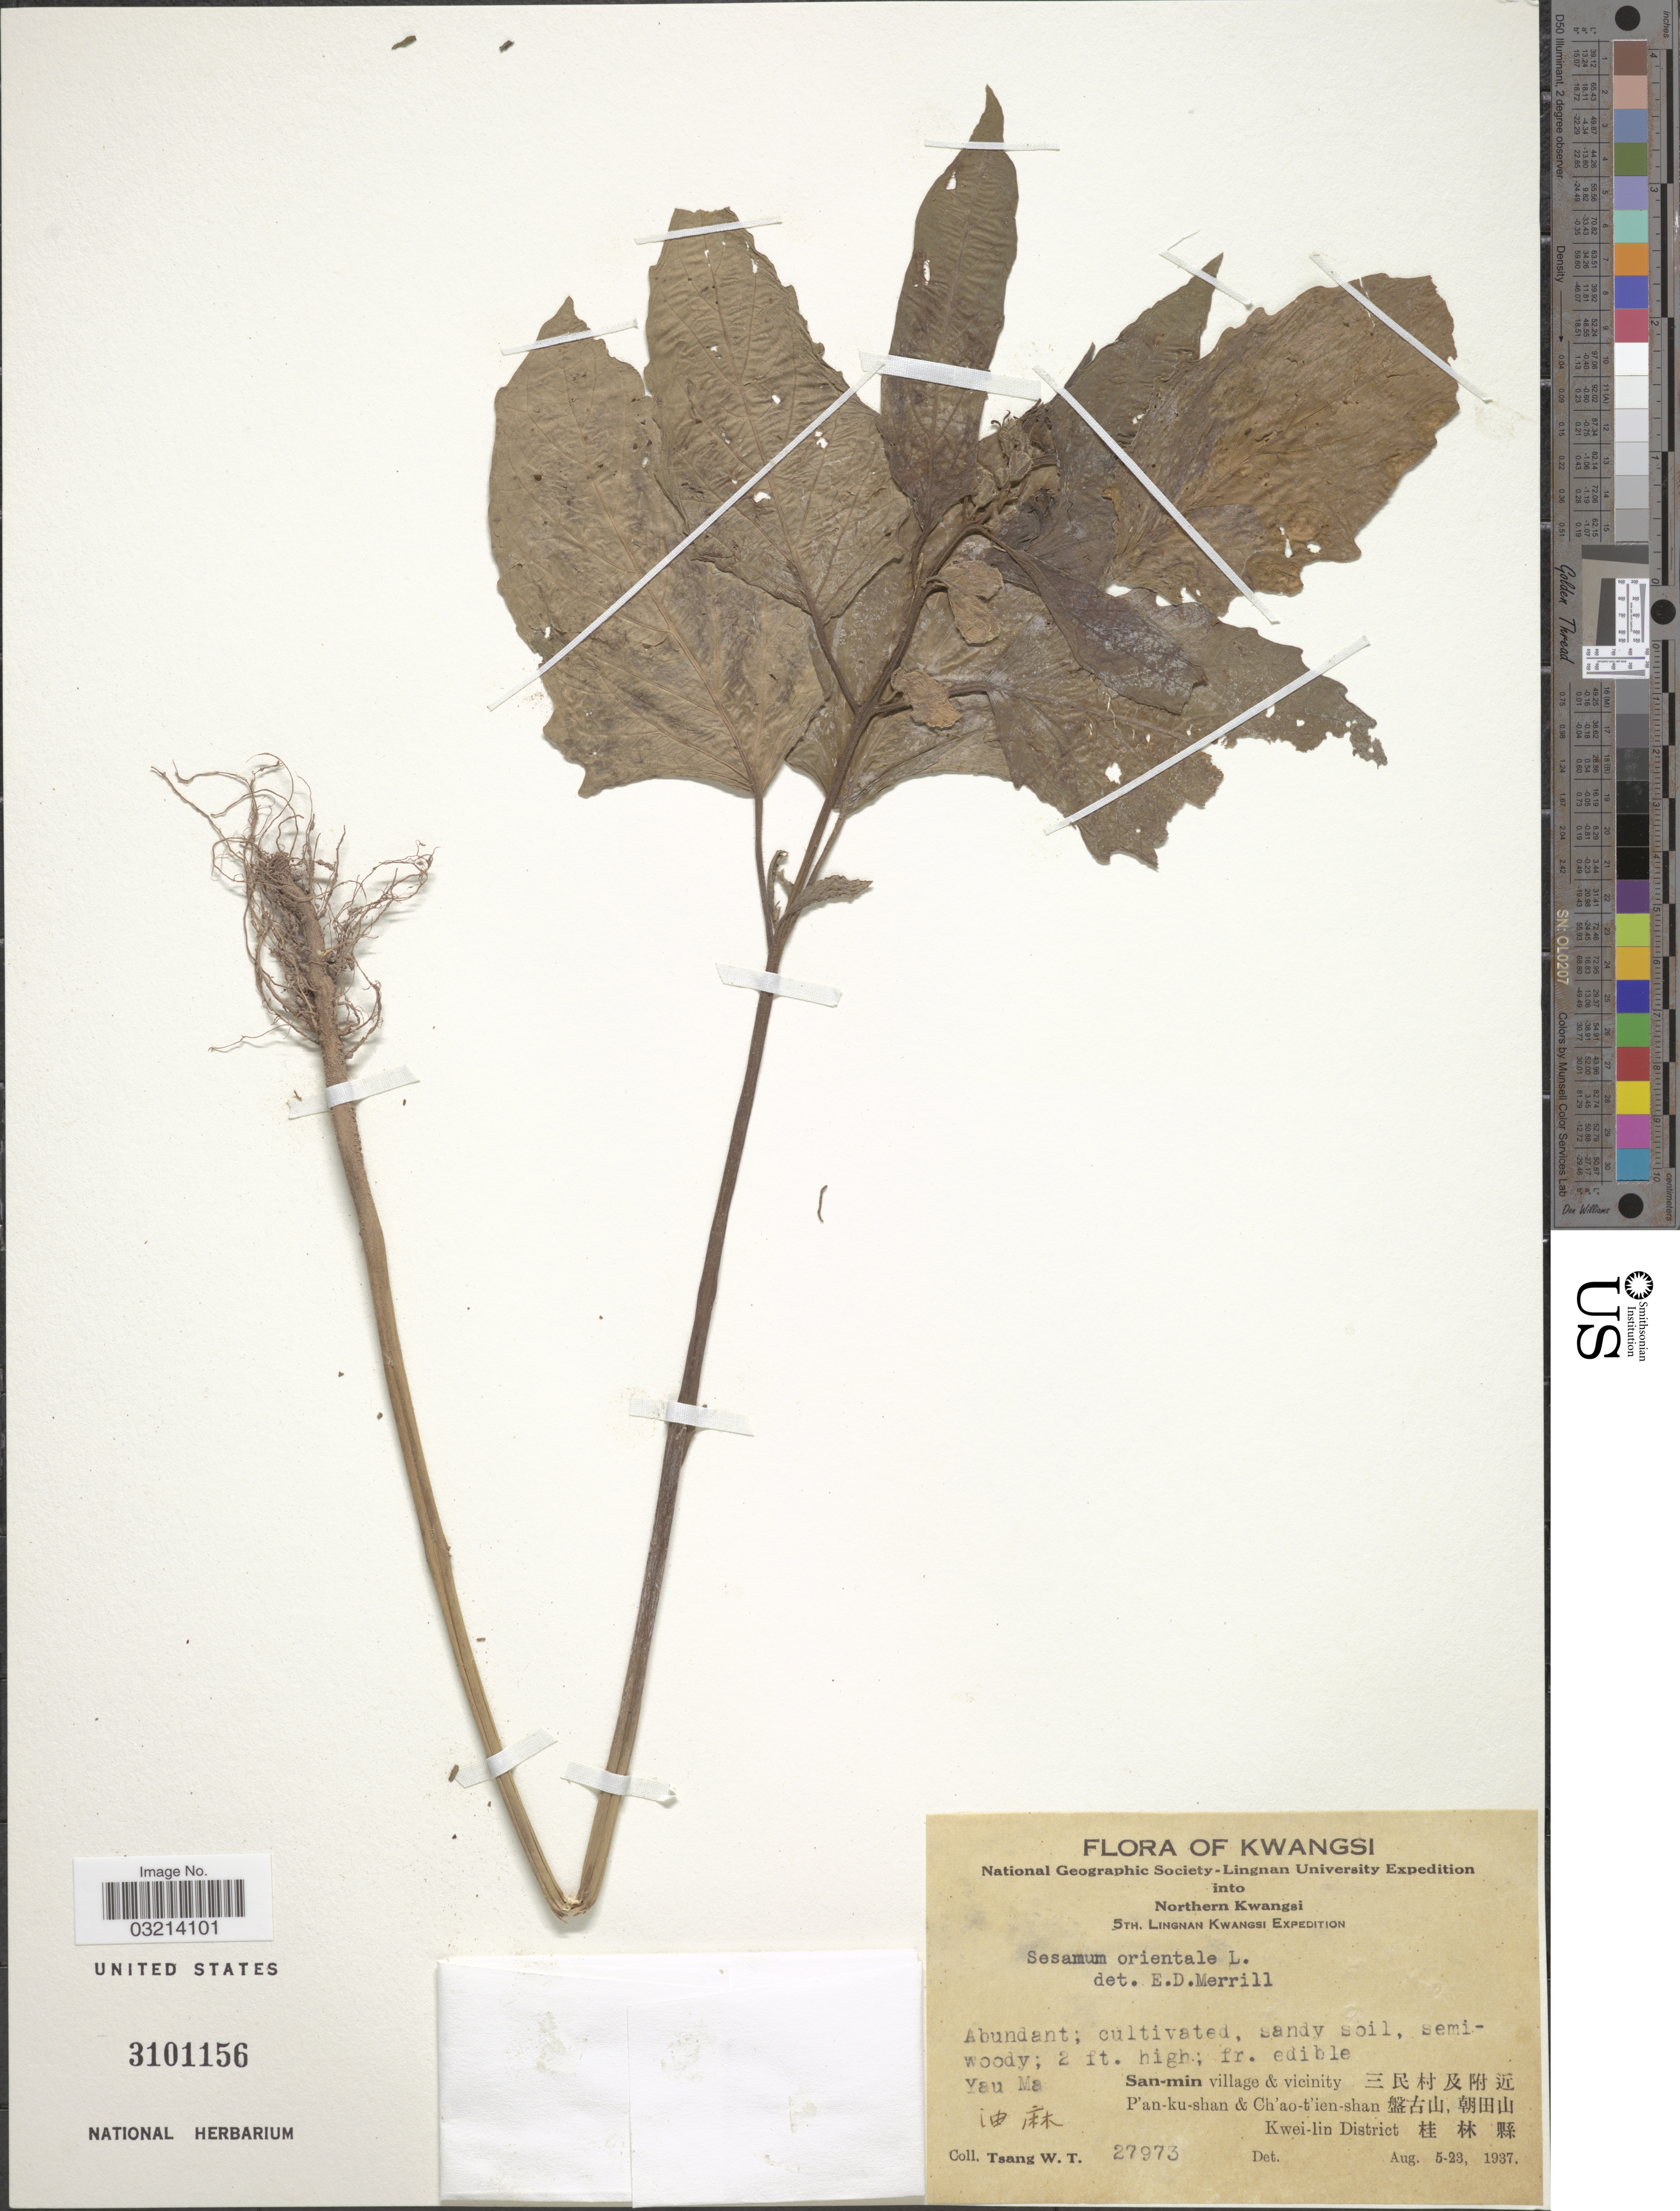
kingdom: Plantae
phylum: Tracheophyta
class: Magnoliopsida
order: Lamiales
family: Pedaliaceae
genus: Sesamum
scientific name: Sesamum indicum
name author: L.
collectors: W. T. Tsang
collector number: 27973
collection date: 1937-08-05/1937-08-23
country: China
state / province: Guangxi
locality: Kwangsi. Northern Kwangsi. Yau Ma. [unsure placement] San-min village & vicinity X. P'an-ku-shan & Ch'ao-t'ien-shan X. Kwei-lin District X.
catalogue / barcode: US 3101156